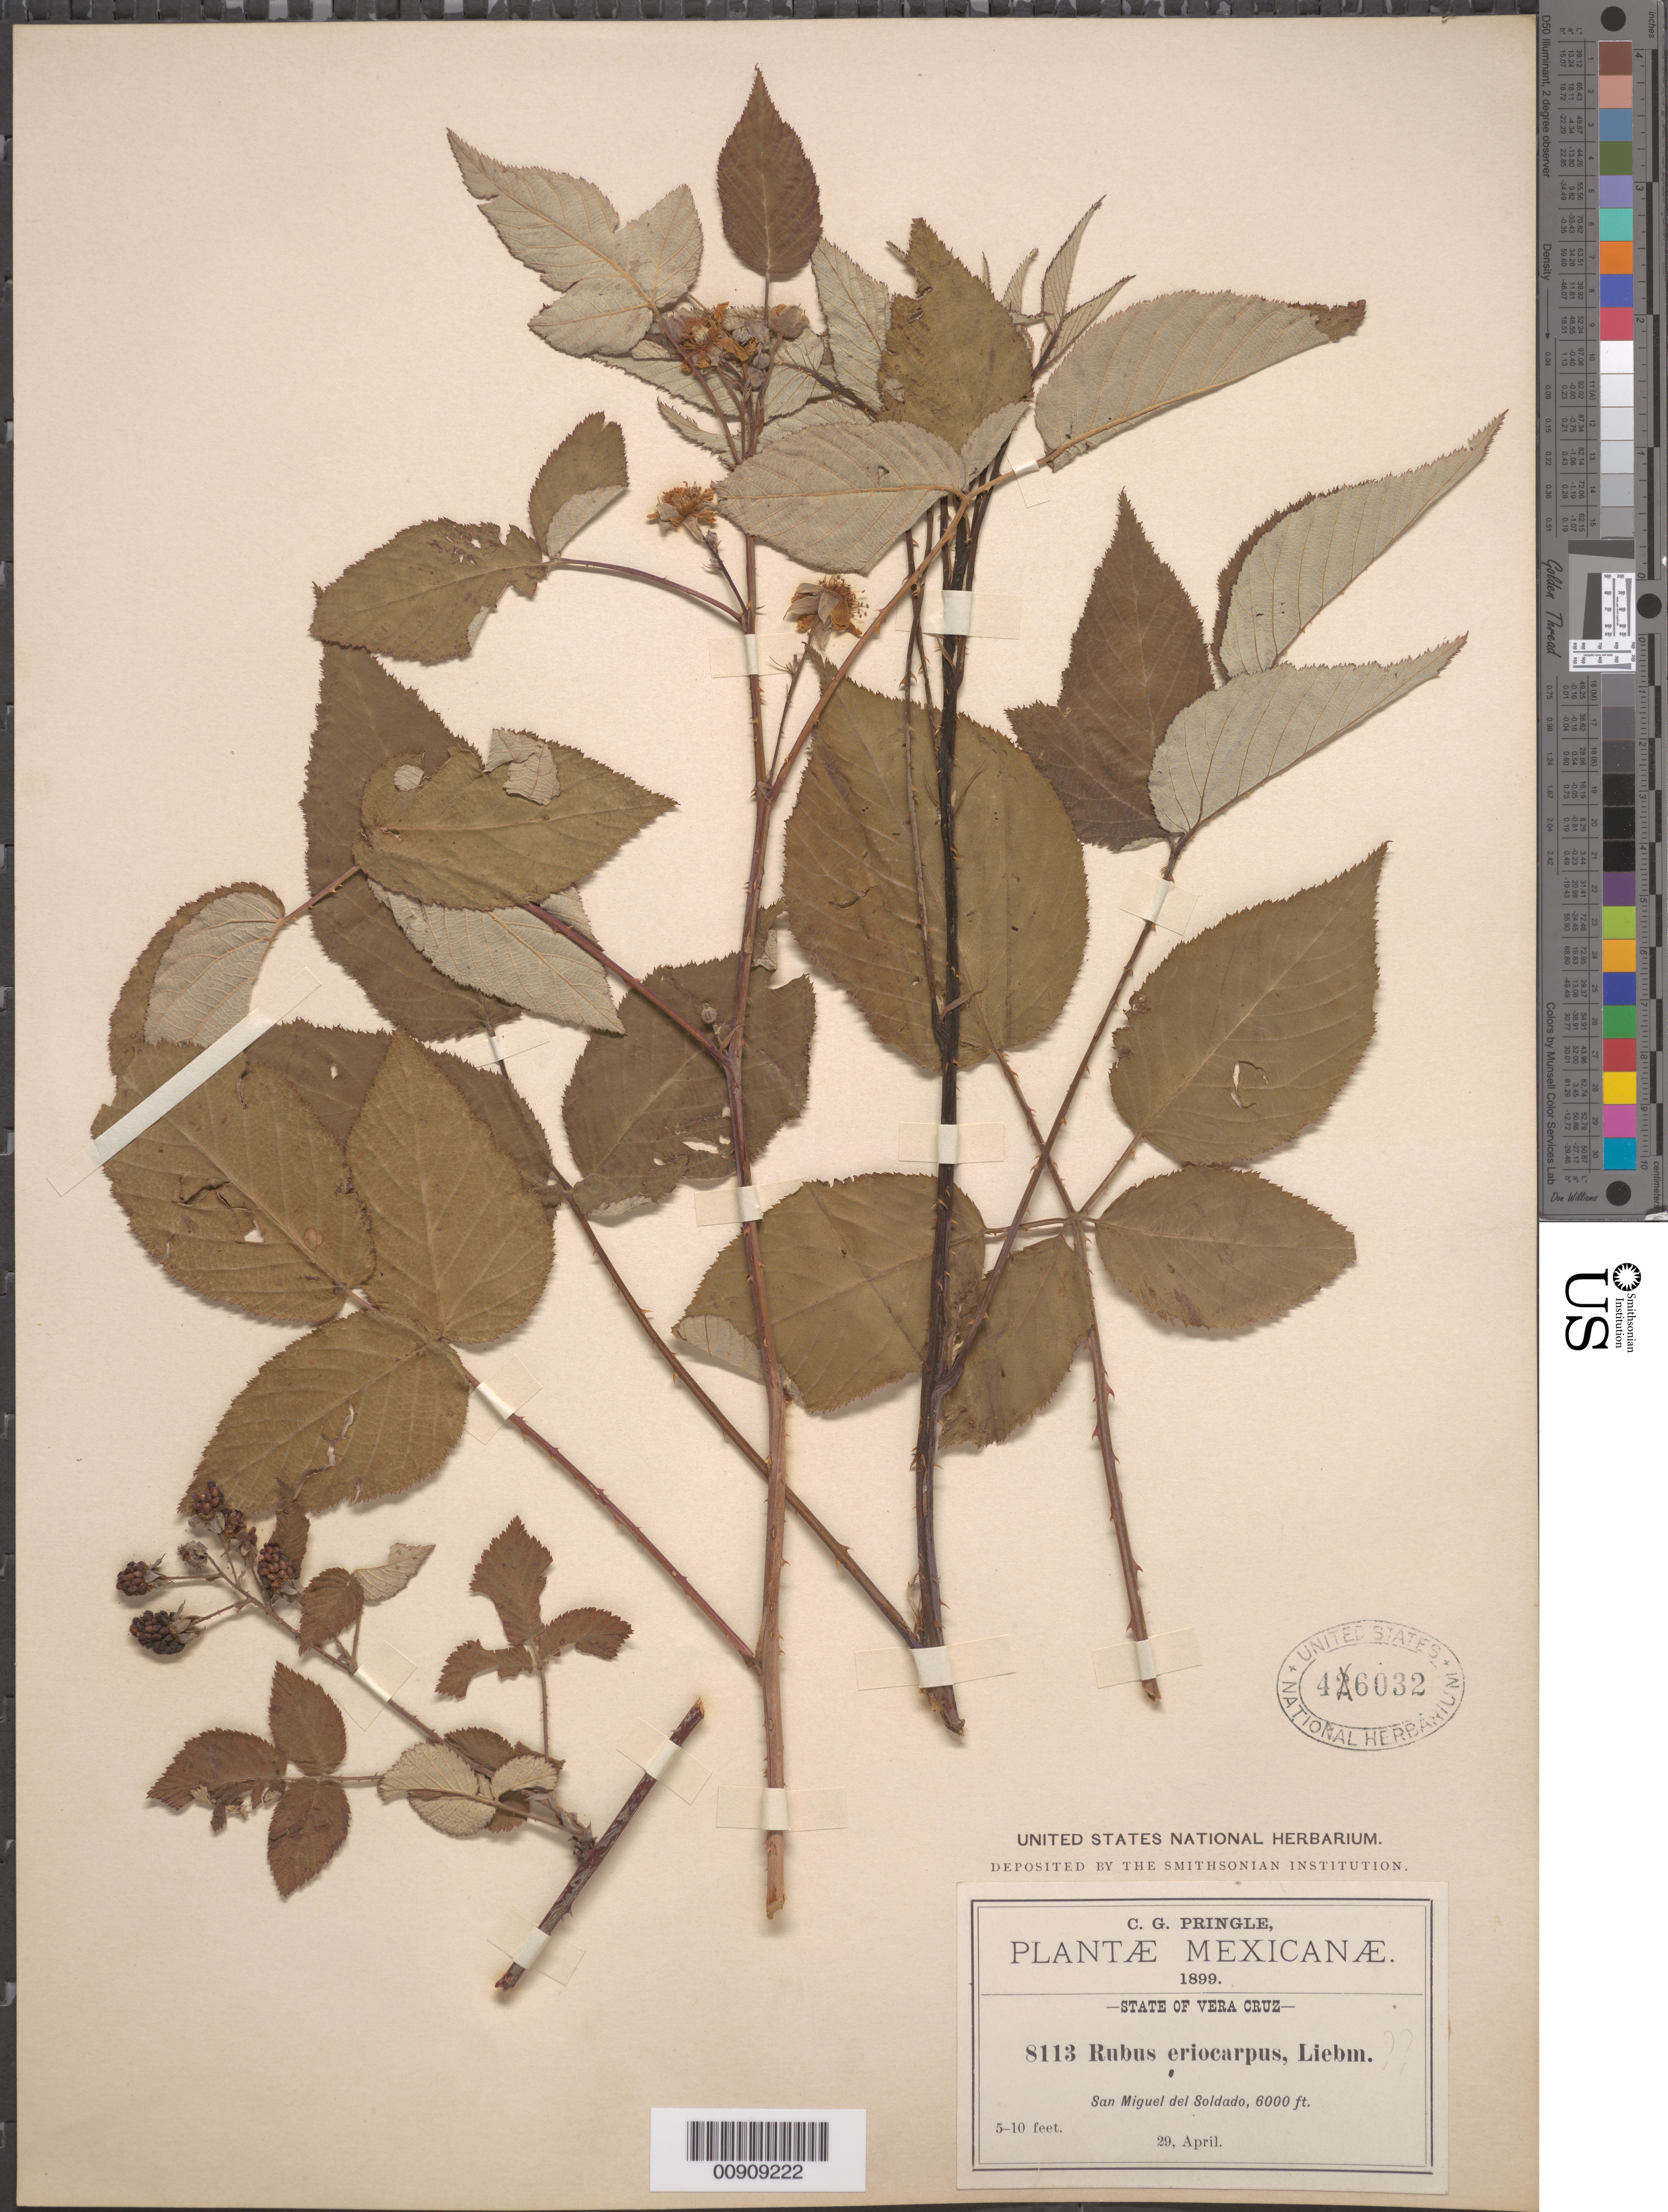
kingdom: Plantae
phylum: Tracheophyta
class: Magnoliopsida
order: Rosales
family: Rosaceae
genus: Rubus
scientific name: Rubus eriocarpus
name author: Liebm.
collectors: C. G. Pringle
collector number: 8113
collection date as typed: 29 Apr 1899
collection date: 1899-04-29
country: Mexico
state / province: Veracruz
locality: San Miguel del Soldado, State of Veracruz.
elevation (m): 1829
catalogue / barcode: US 46032